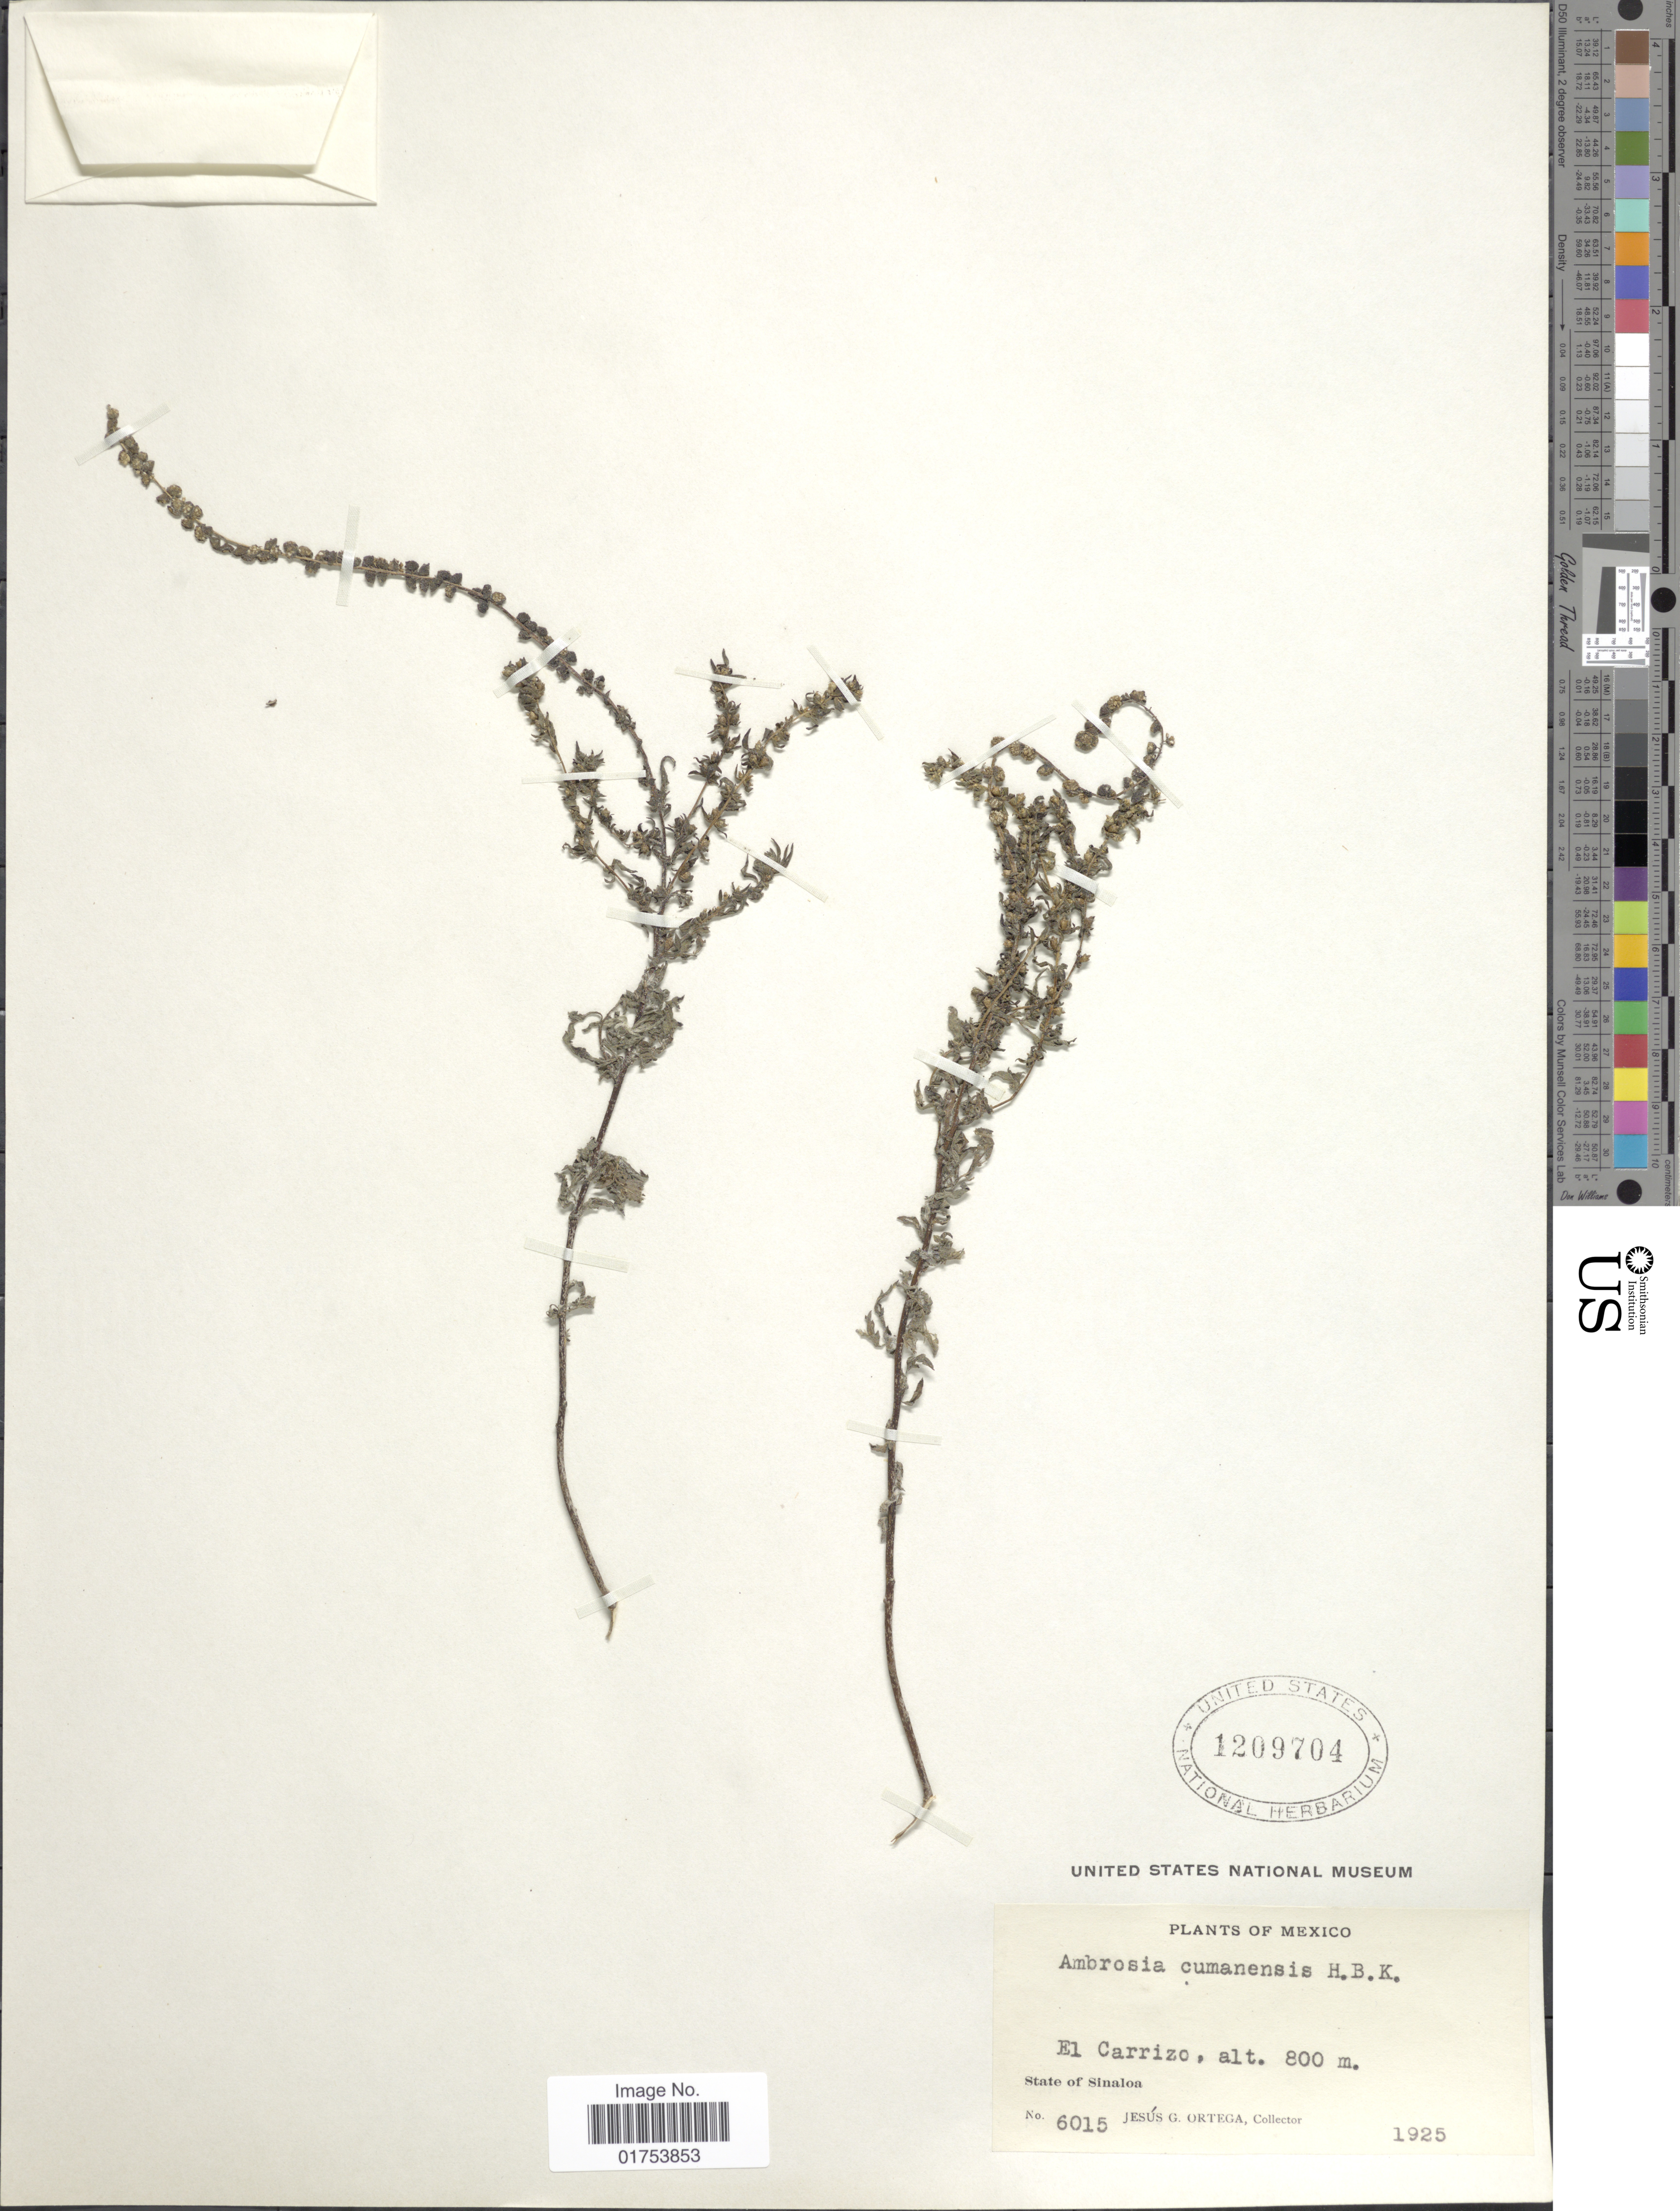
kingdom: Plantae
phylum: Tracheophyta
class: Magnoliopsida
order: Asterales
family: Asteraceae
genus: Ambrosia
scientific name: Ambrosia cumanensis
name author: Kunth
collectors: J. Ortega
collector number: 6015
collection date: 1925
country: Mexico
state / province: Sinaloa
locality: El Carrizo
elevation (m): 800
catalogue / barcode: US 1209704